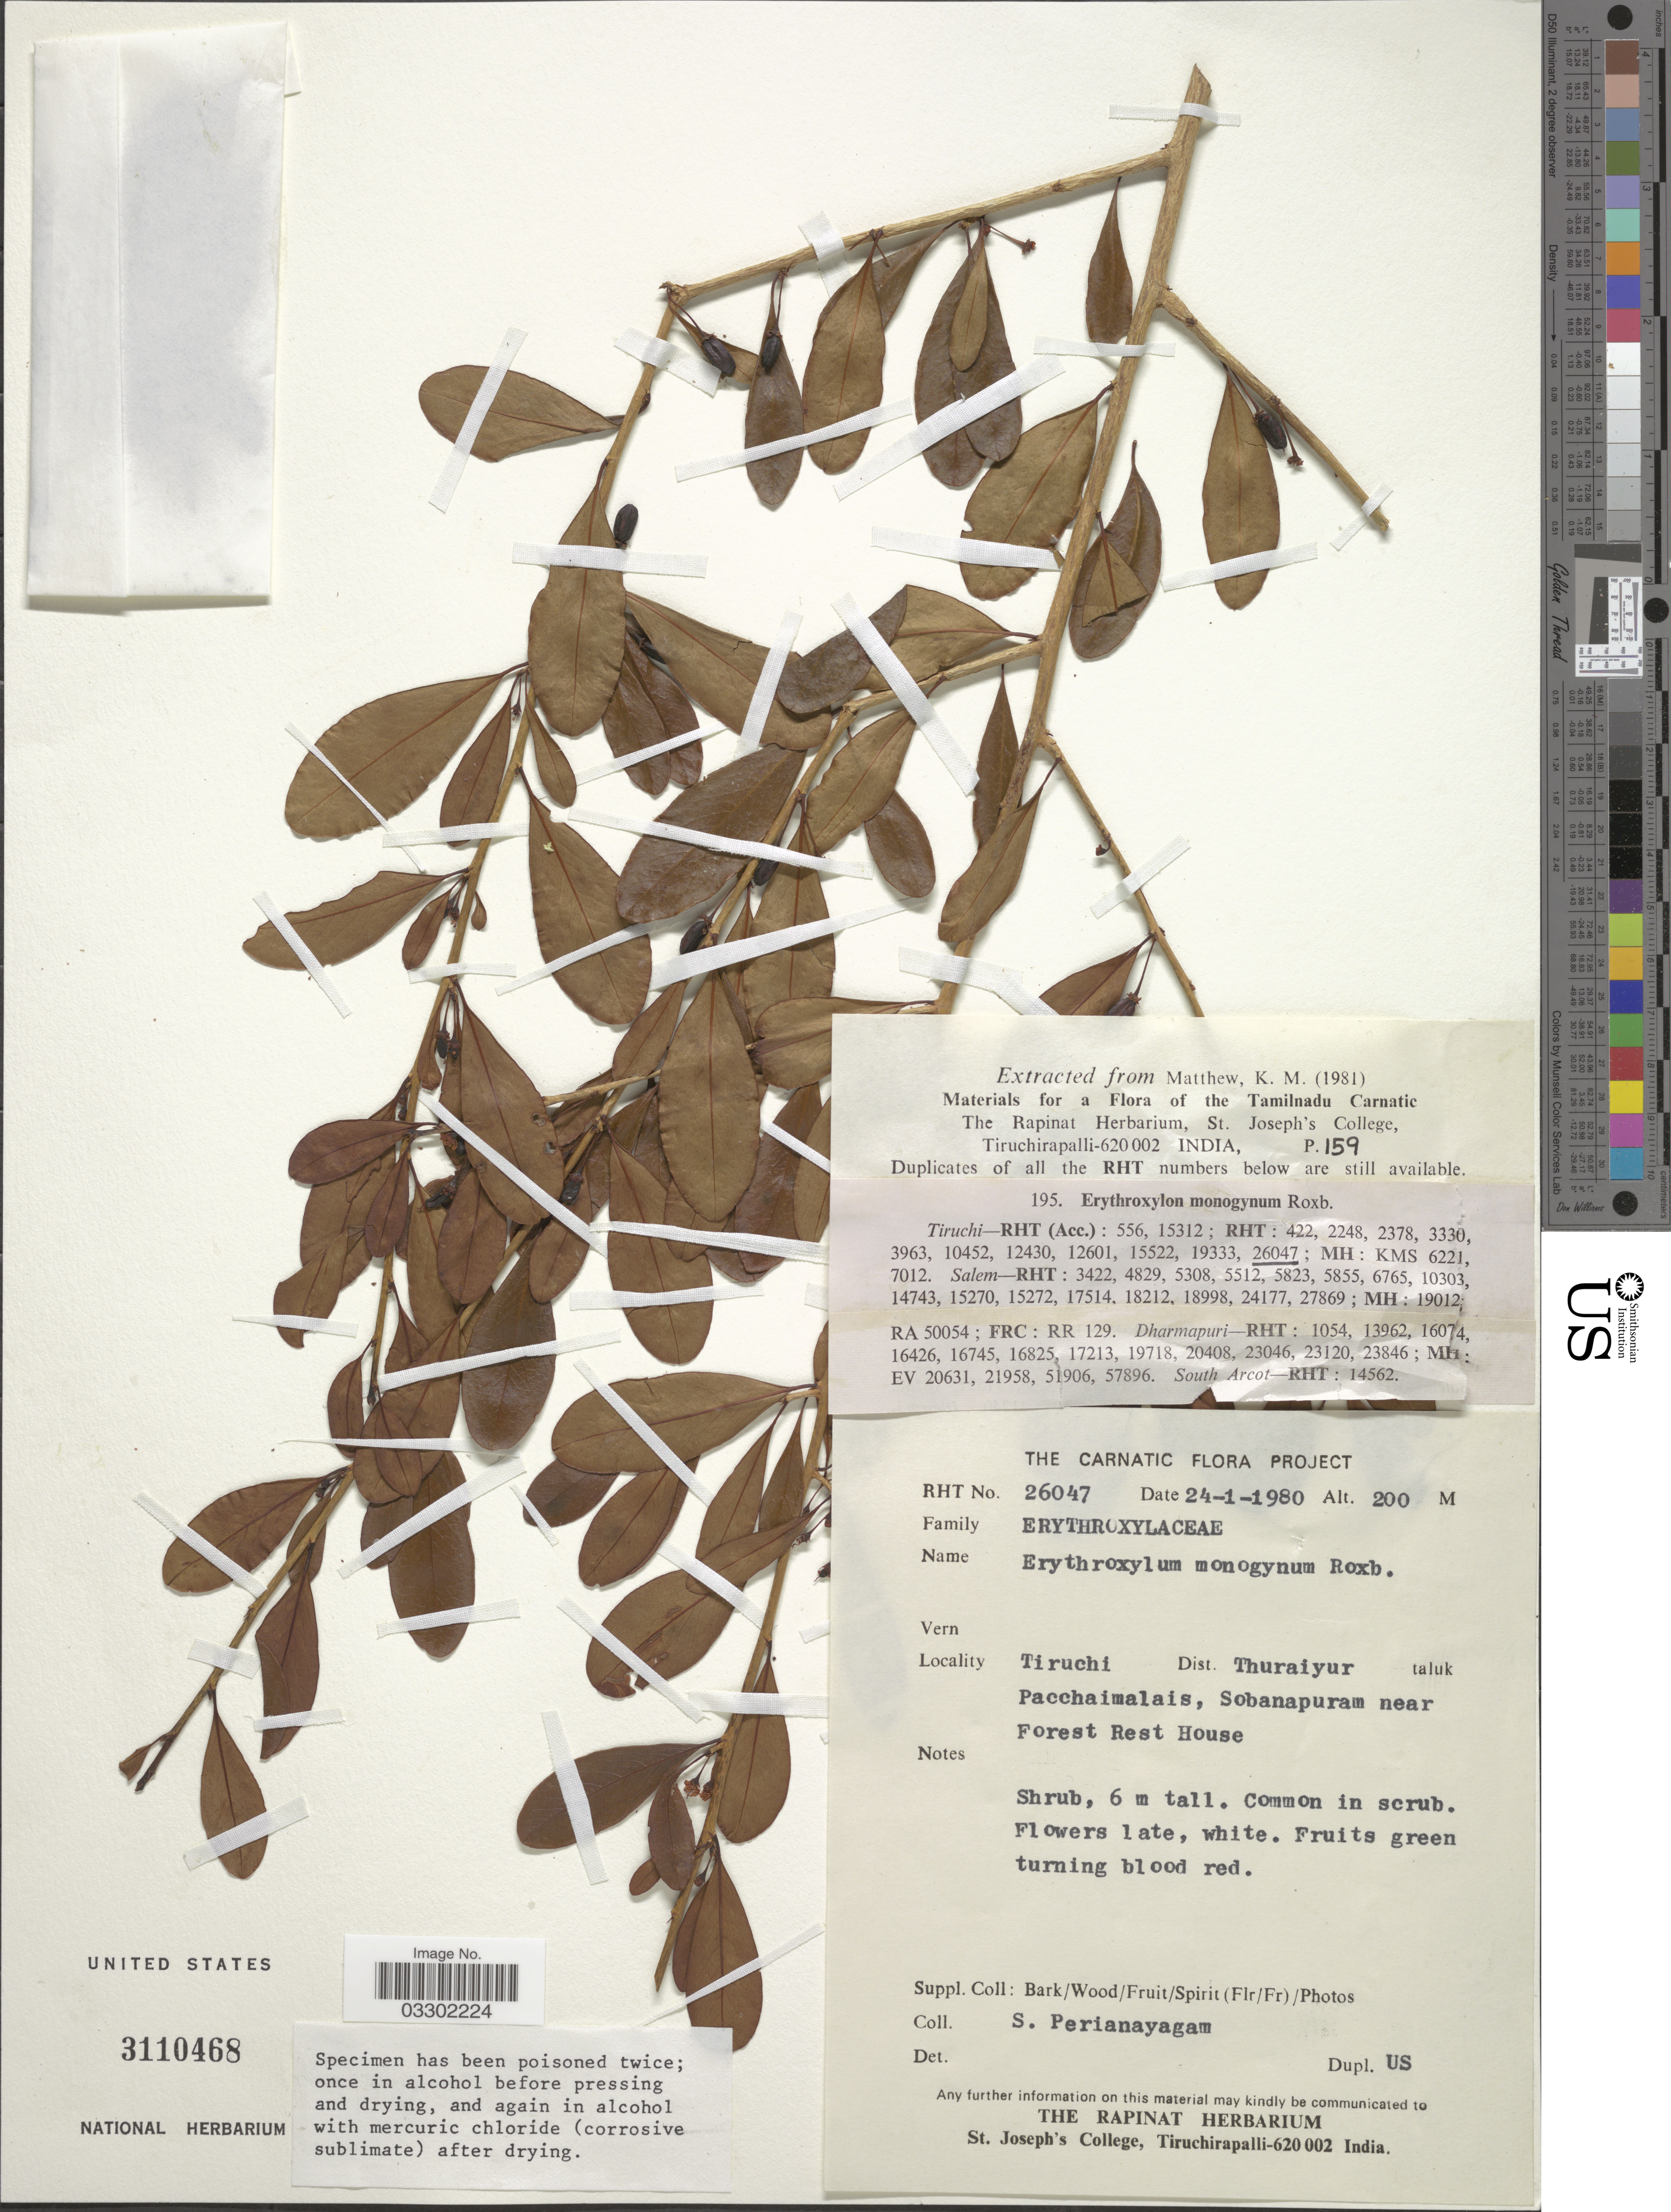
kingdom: Plantae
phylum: Tracheophyta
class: Magnoliopsida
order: Malpighiales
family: Erythroxylaceae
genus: Erythroxylum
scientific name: Erythroxylum monogynum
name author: Roxb.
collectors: S. Perianayagam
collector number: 26047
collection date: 1980-01-24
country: India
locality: Tiruchi Dist. Thuraiyur taluk, Pacchaimalais, Sobanapuram near Forest Rest House.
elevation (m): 200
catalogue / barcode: US 3110468